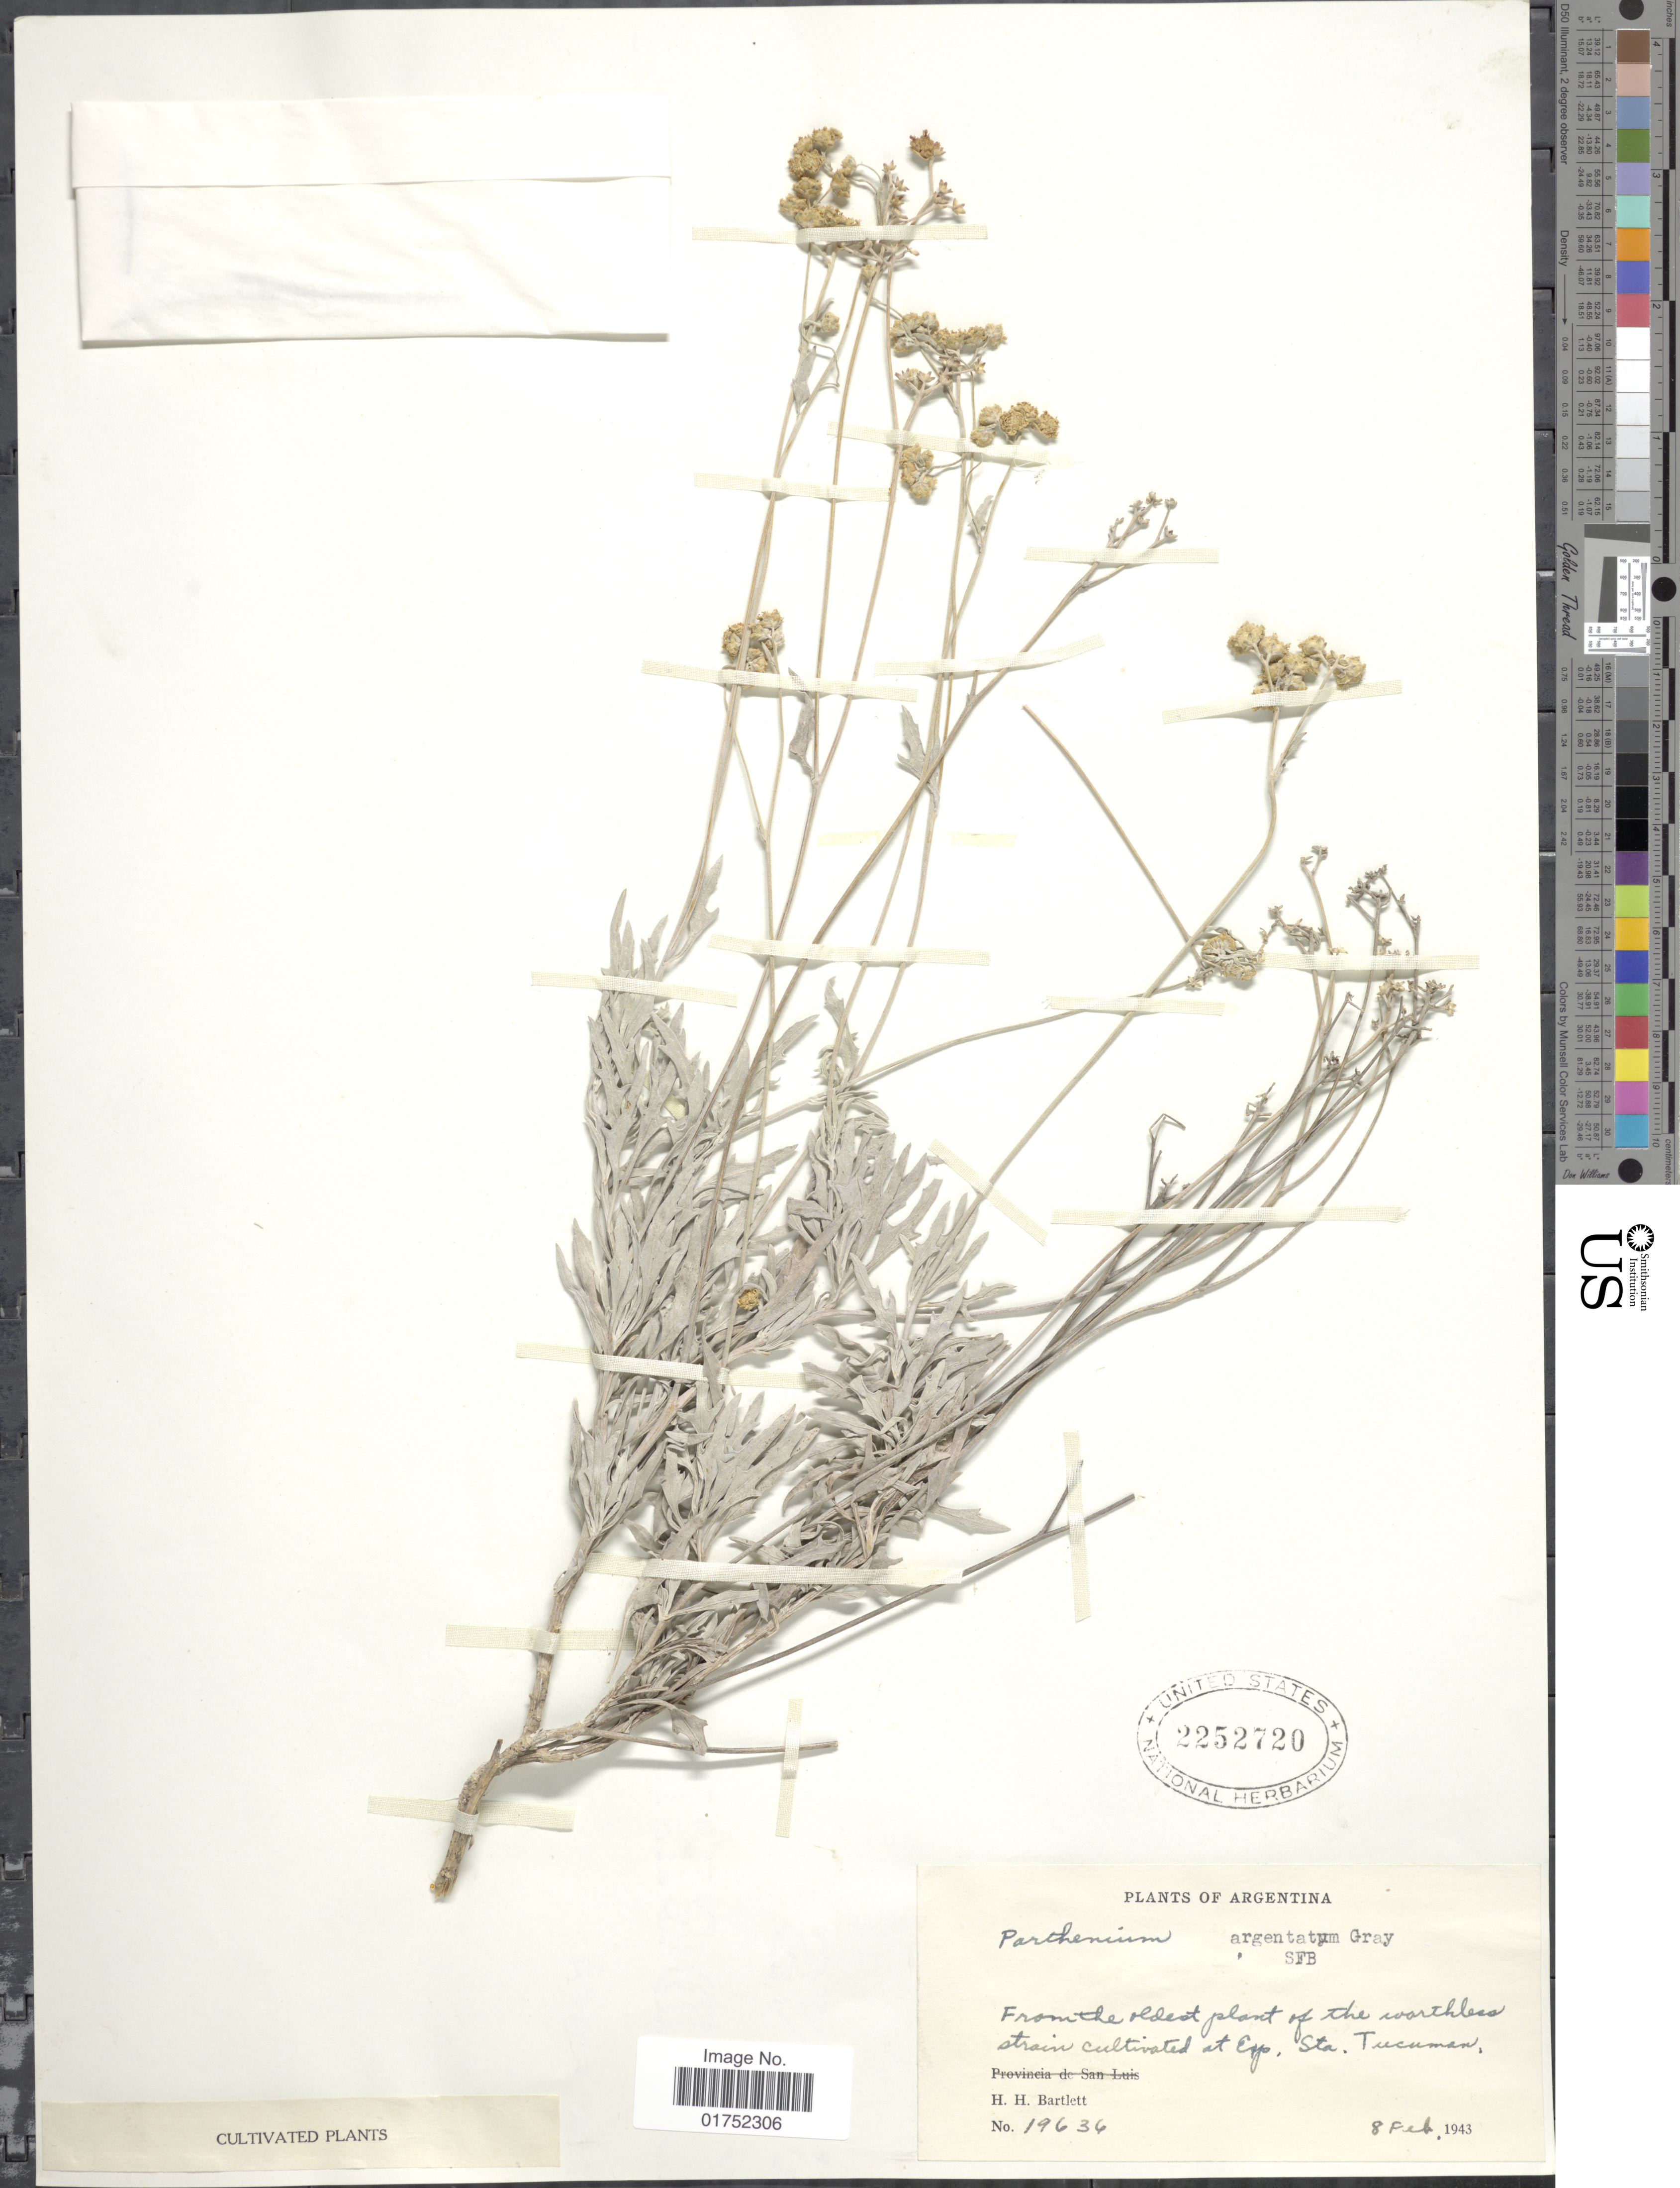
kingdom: Plantae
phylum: Tracheophyta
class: Magnoliopsida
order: Asterales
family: Asteraceae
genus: Parthenium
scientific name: Parthenium argentatum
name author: A. Gray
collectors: H. H. Bartlett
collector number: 19636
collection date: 1943-02-08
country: Argentina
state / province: Tucuman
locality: Exp. Sta. Tucuman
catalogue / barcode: US 2252720